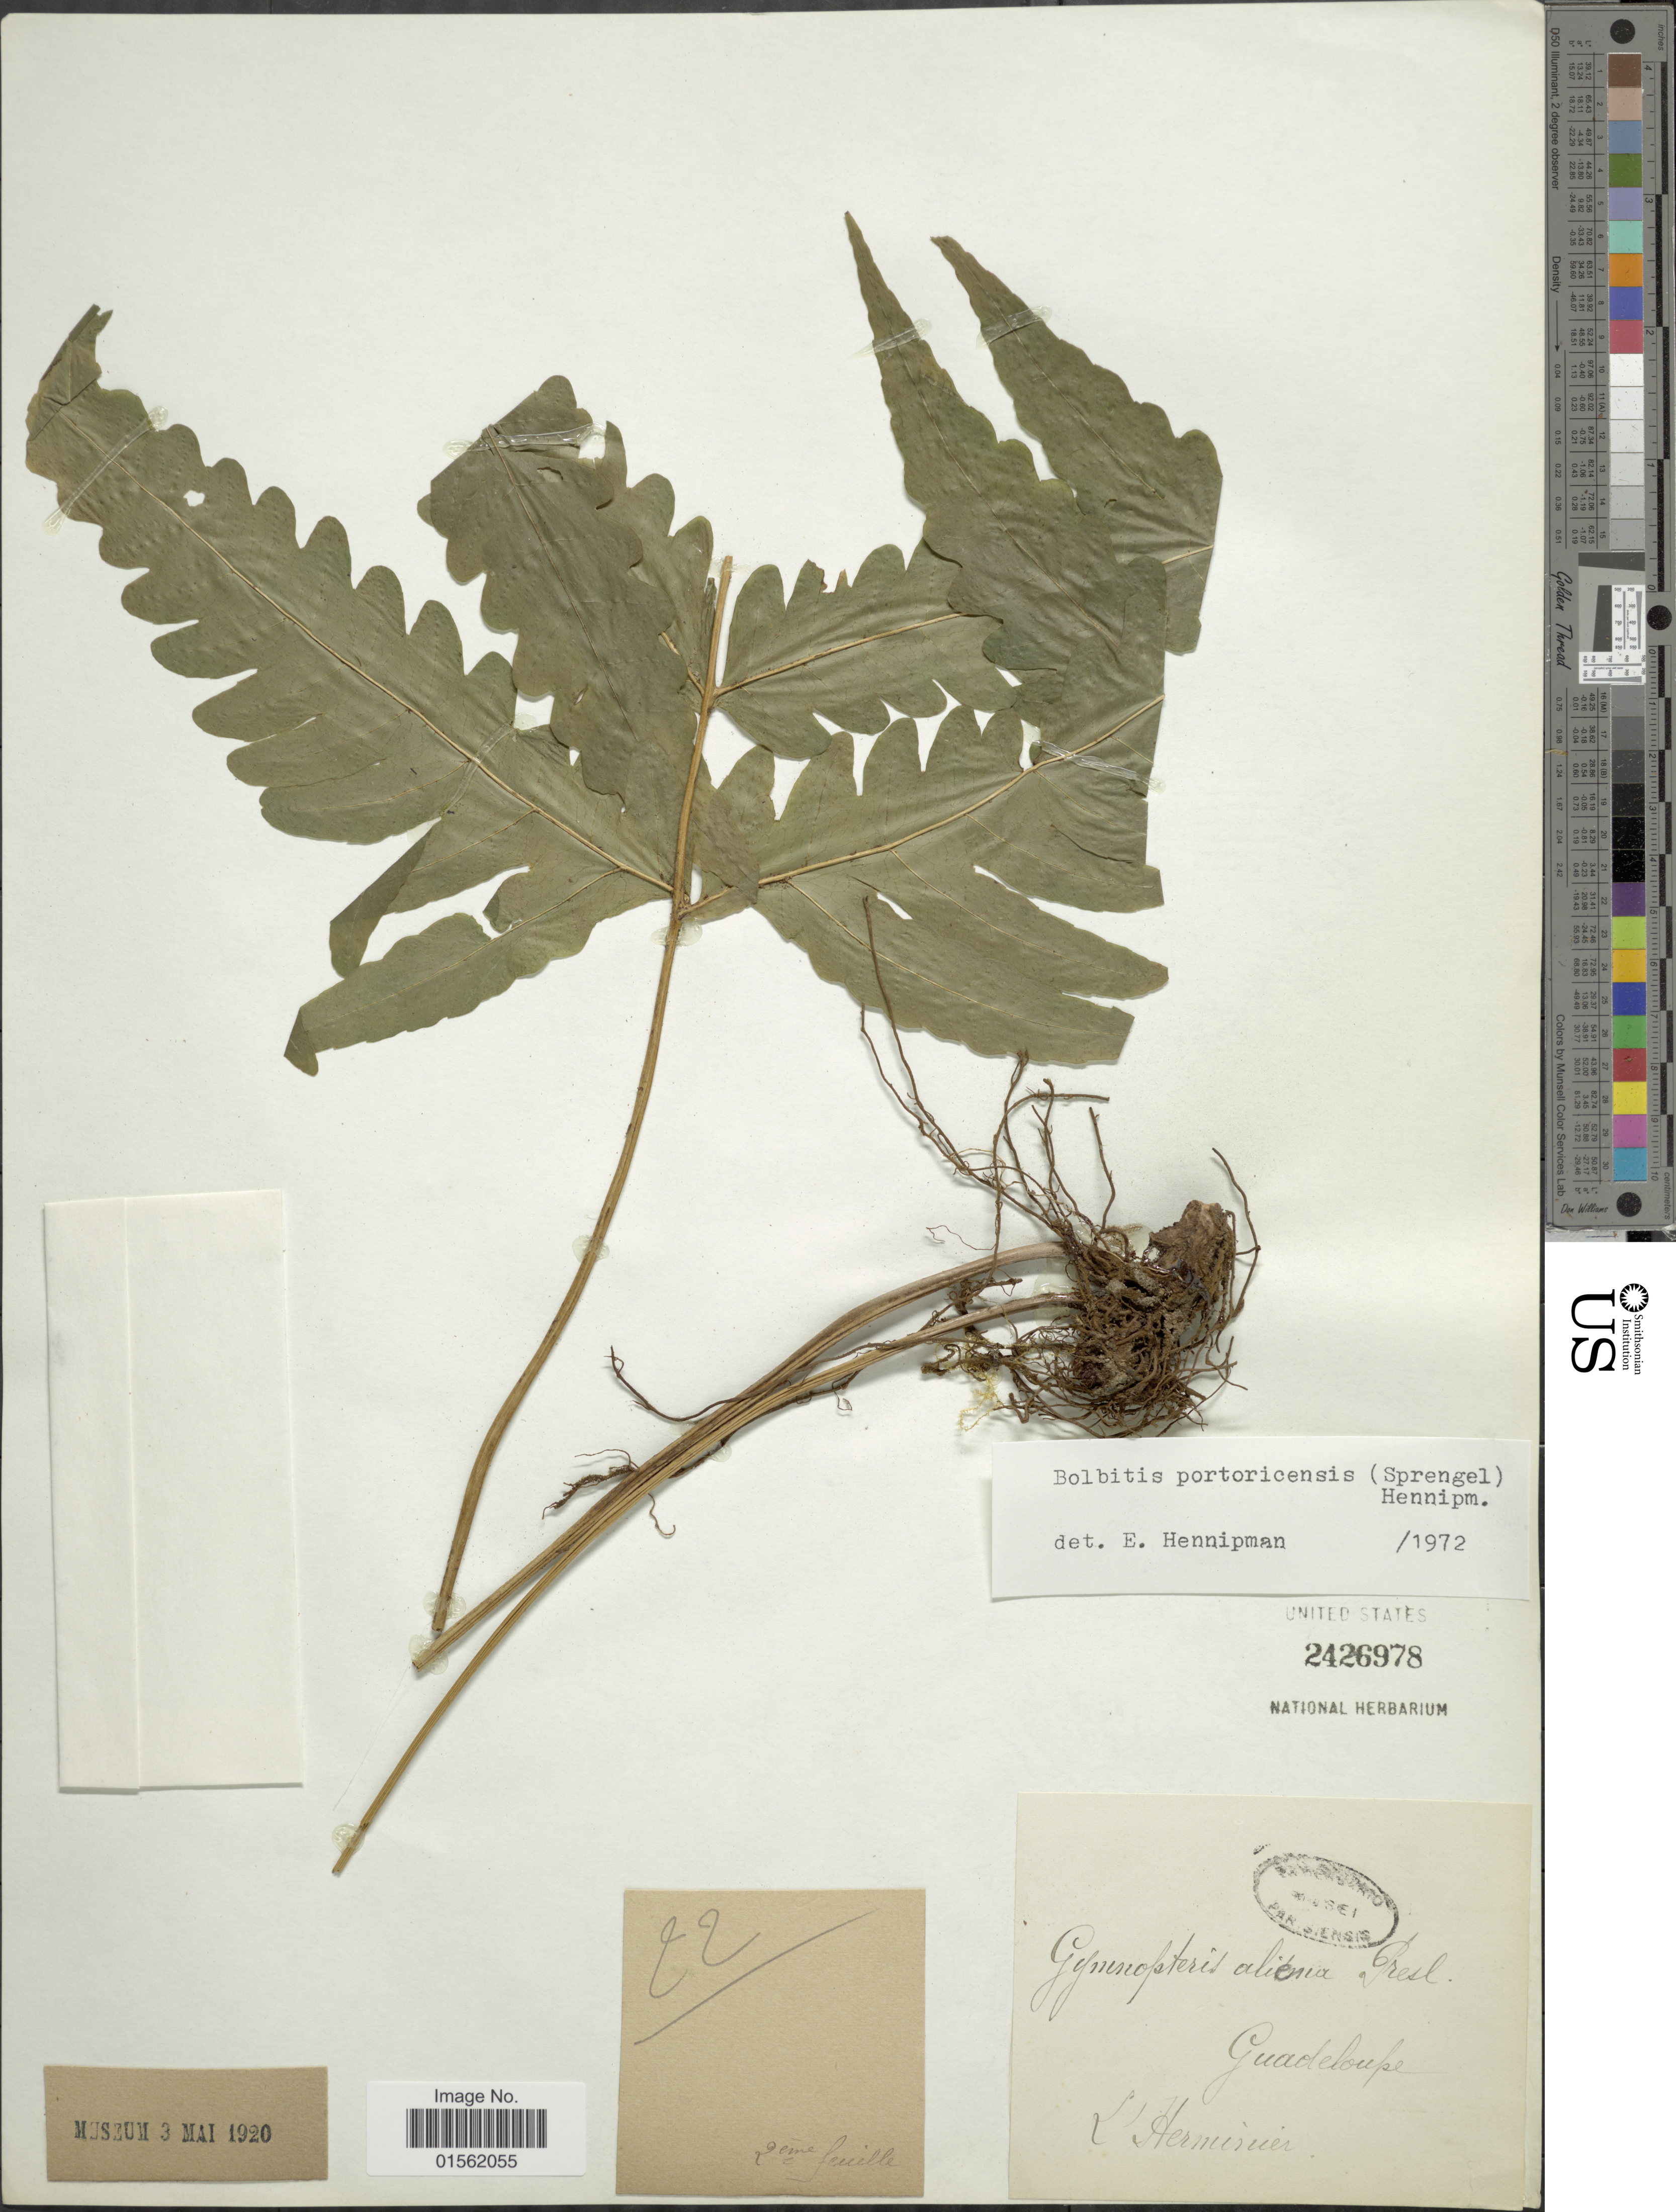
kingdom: Plantae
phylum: Tracheophyta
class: Polypodiopsida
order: Polypodiales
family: Dryopteridaceae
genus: Bolbitis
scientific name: Bolbitis portoricensis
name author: (Spreng.) Hennipman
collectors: -. L'Herminier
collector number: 22?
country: Guadeloupe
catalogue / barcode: US 2426978